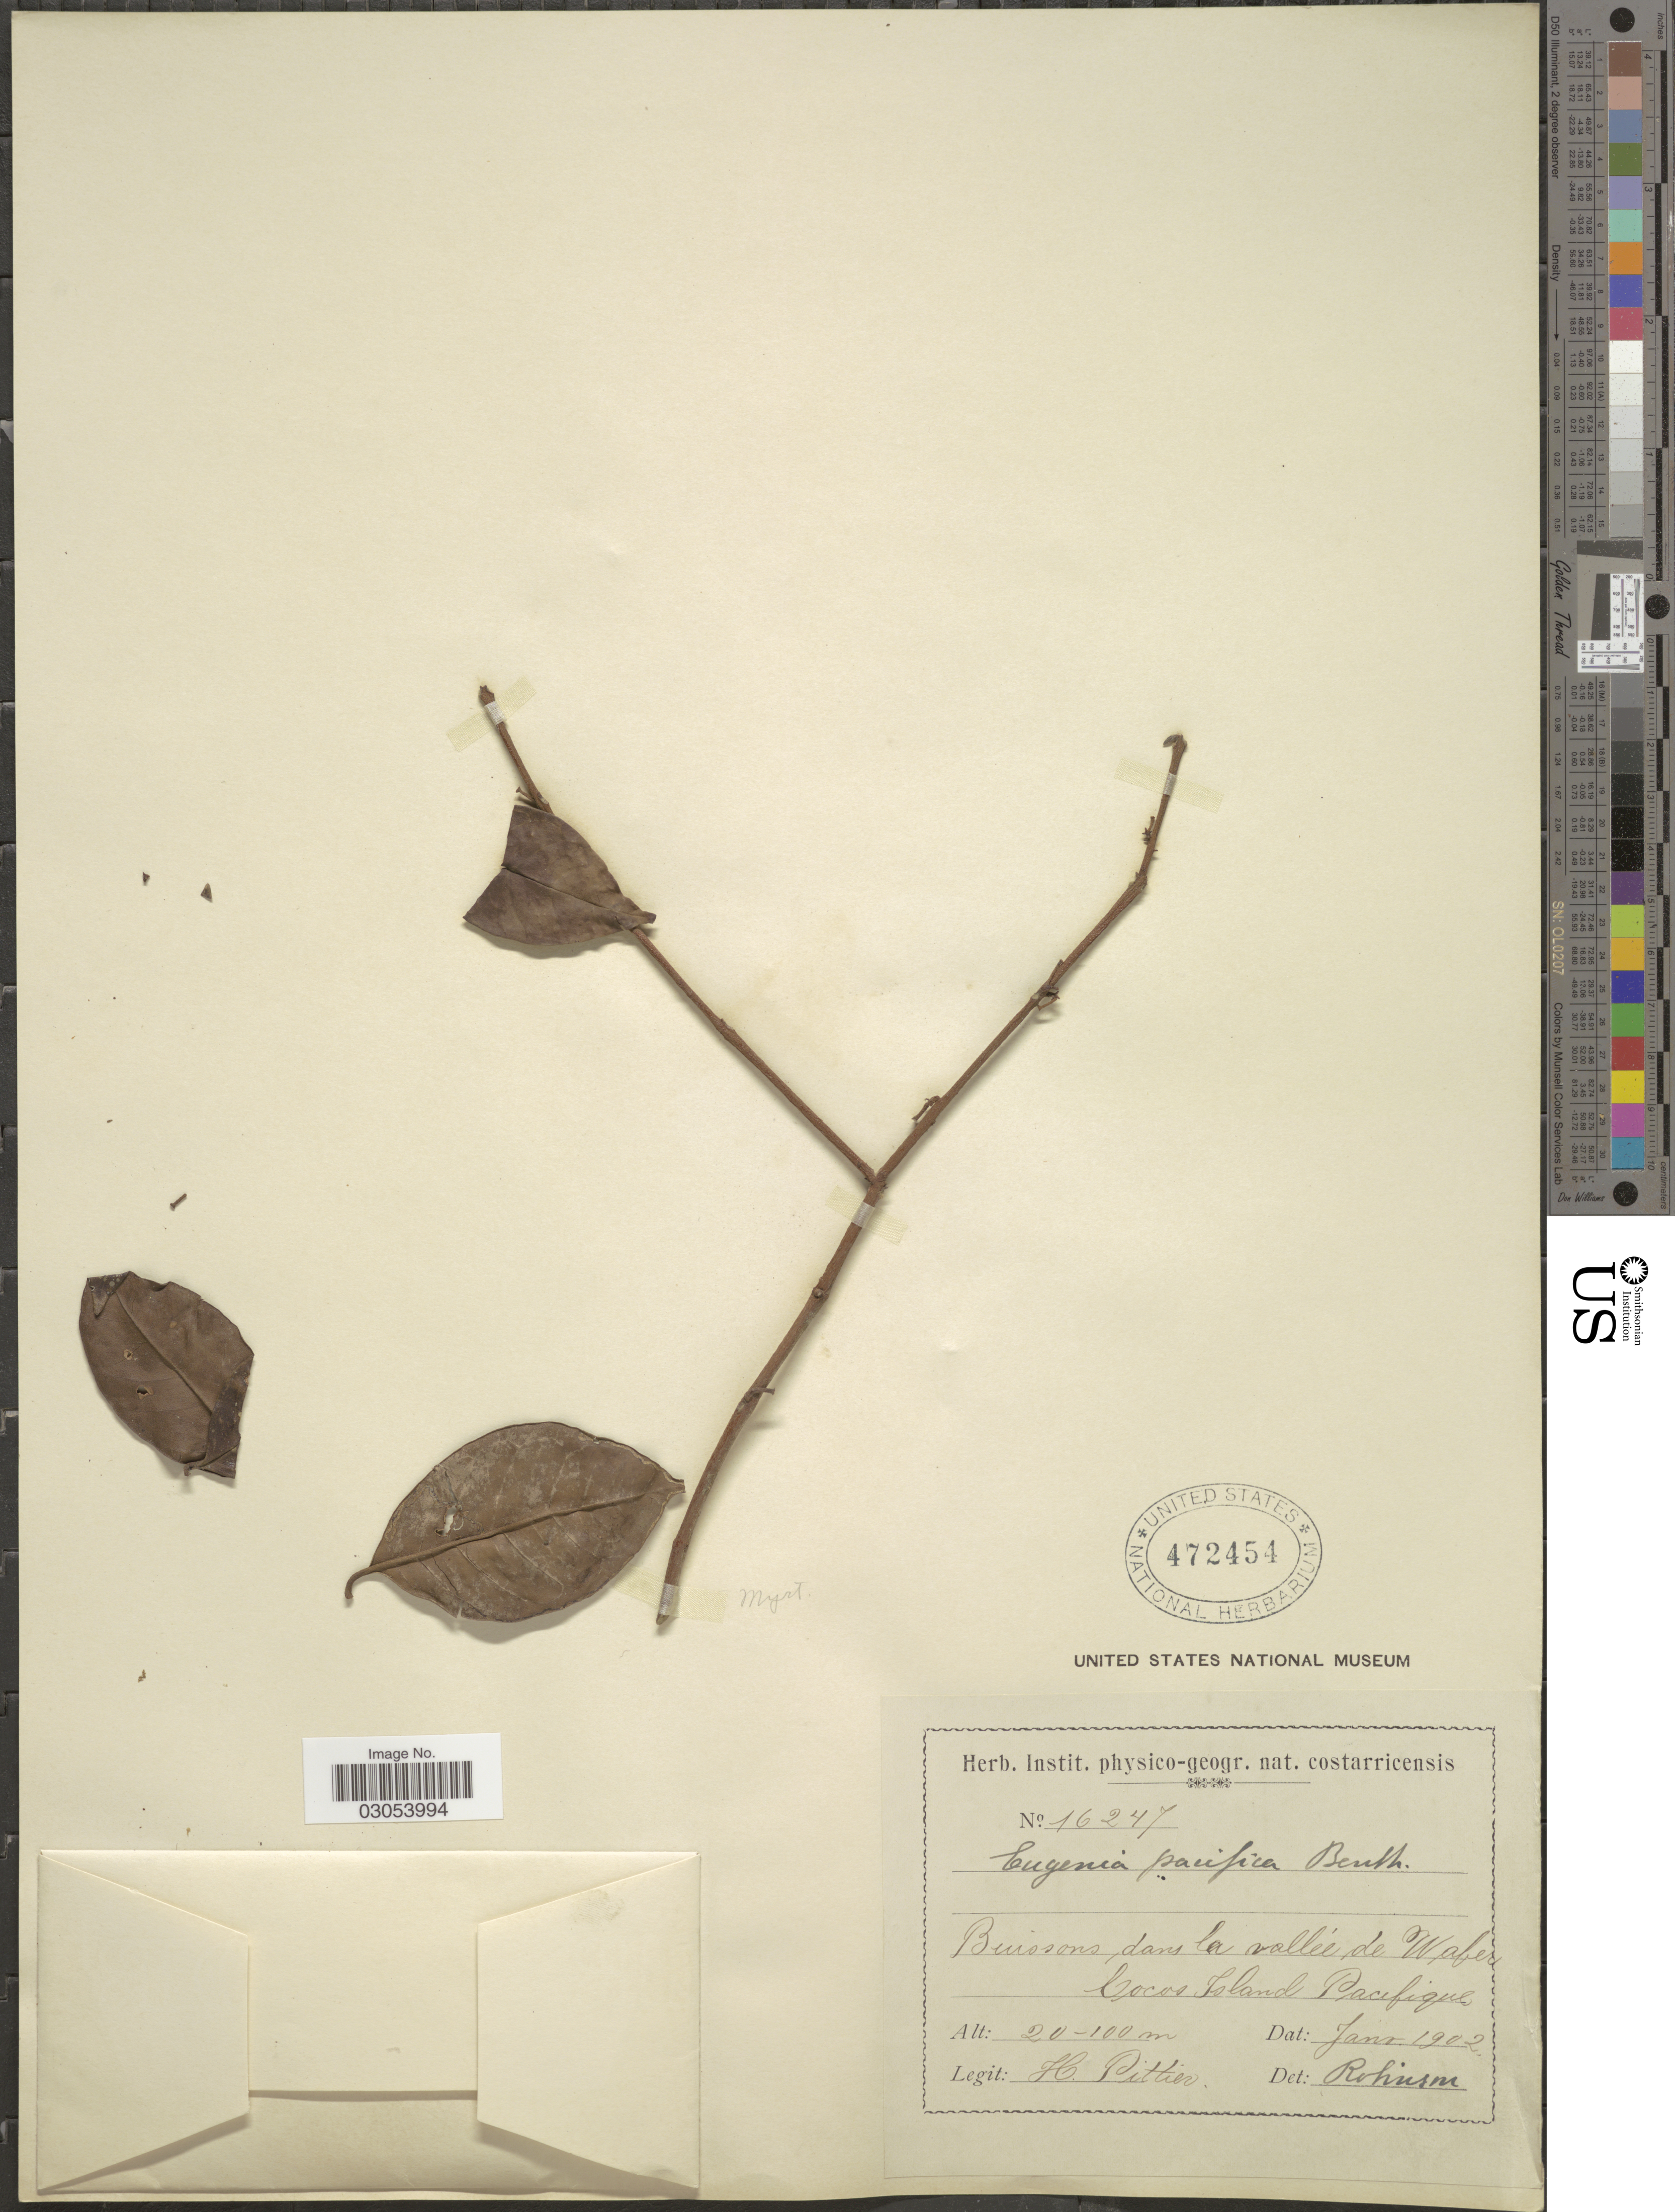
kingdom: Plantae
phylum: Tracheophyta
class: Magnoliopsida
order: Myrtales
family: Myrtaceae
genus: Eugenia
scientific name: Eugenia pacifica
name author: Benth.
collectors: H. F. Pittier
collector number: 16247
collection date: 1902-01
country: Costa Rica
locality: Buissons, dans la valleé de Wafer Cocos Island Pacifique.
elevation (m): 20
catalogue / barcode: US 472454